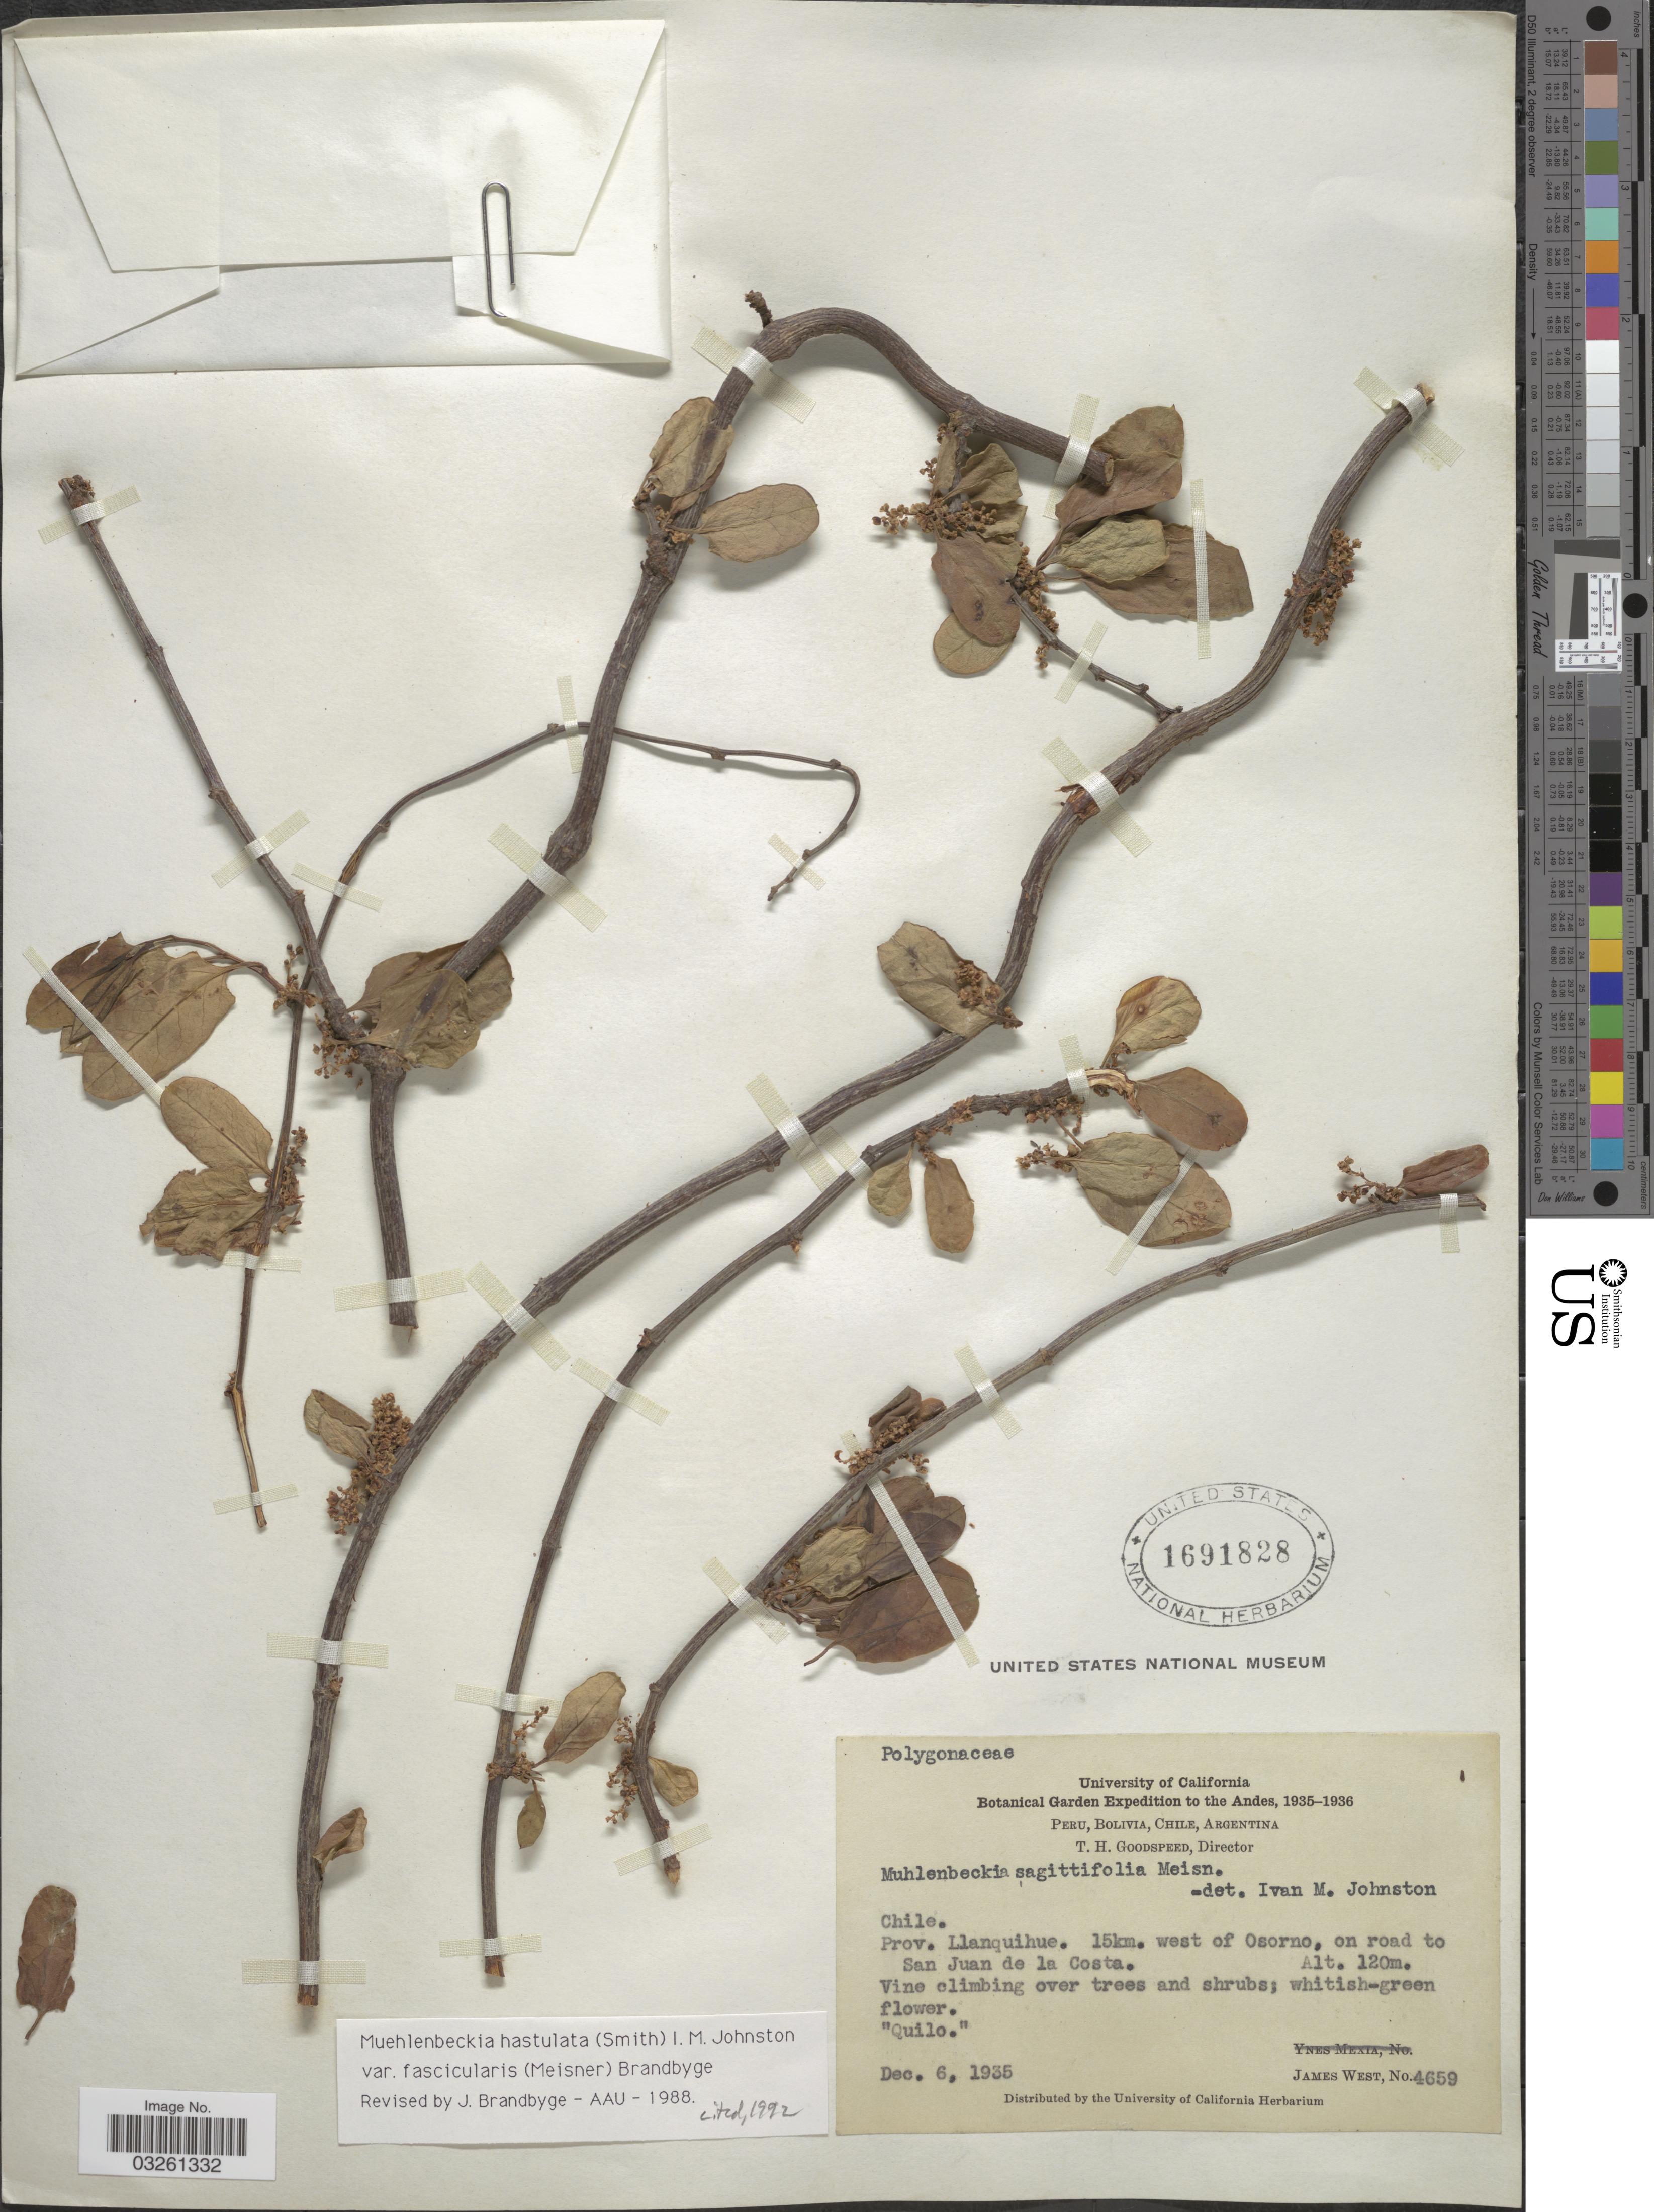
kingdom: Plantae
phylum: Tracheophyta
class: Magnoliopsida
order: Caryophyllales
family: Polygonaceae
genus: Muehlenbeckia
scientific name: Muehlenbeckia hastulata var. fascicularis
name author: (Meisn.) Brandbyge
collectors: J. West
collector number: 4659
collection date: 1935-12-06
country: Chile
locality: Andes. Prov. Llanquihue. 15km. west of Osorno, on road to San Juan de la Costa. "Quilo".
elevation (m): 120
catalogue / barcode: US 1691828